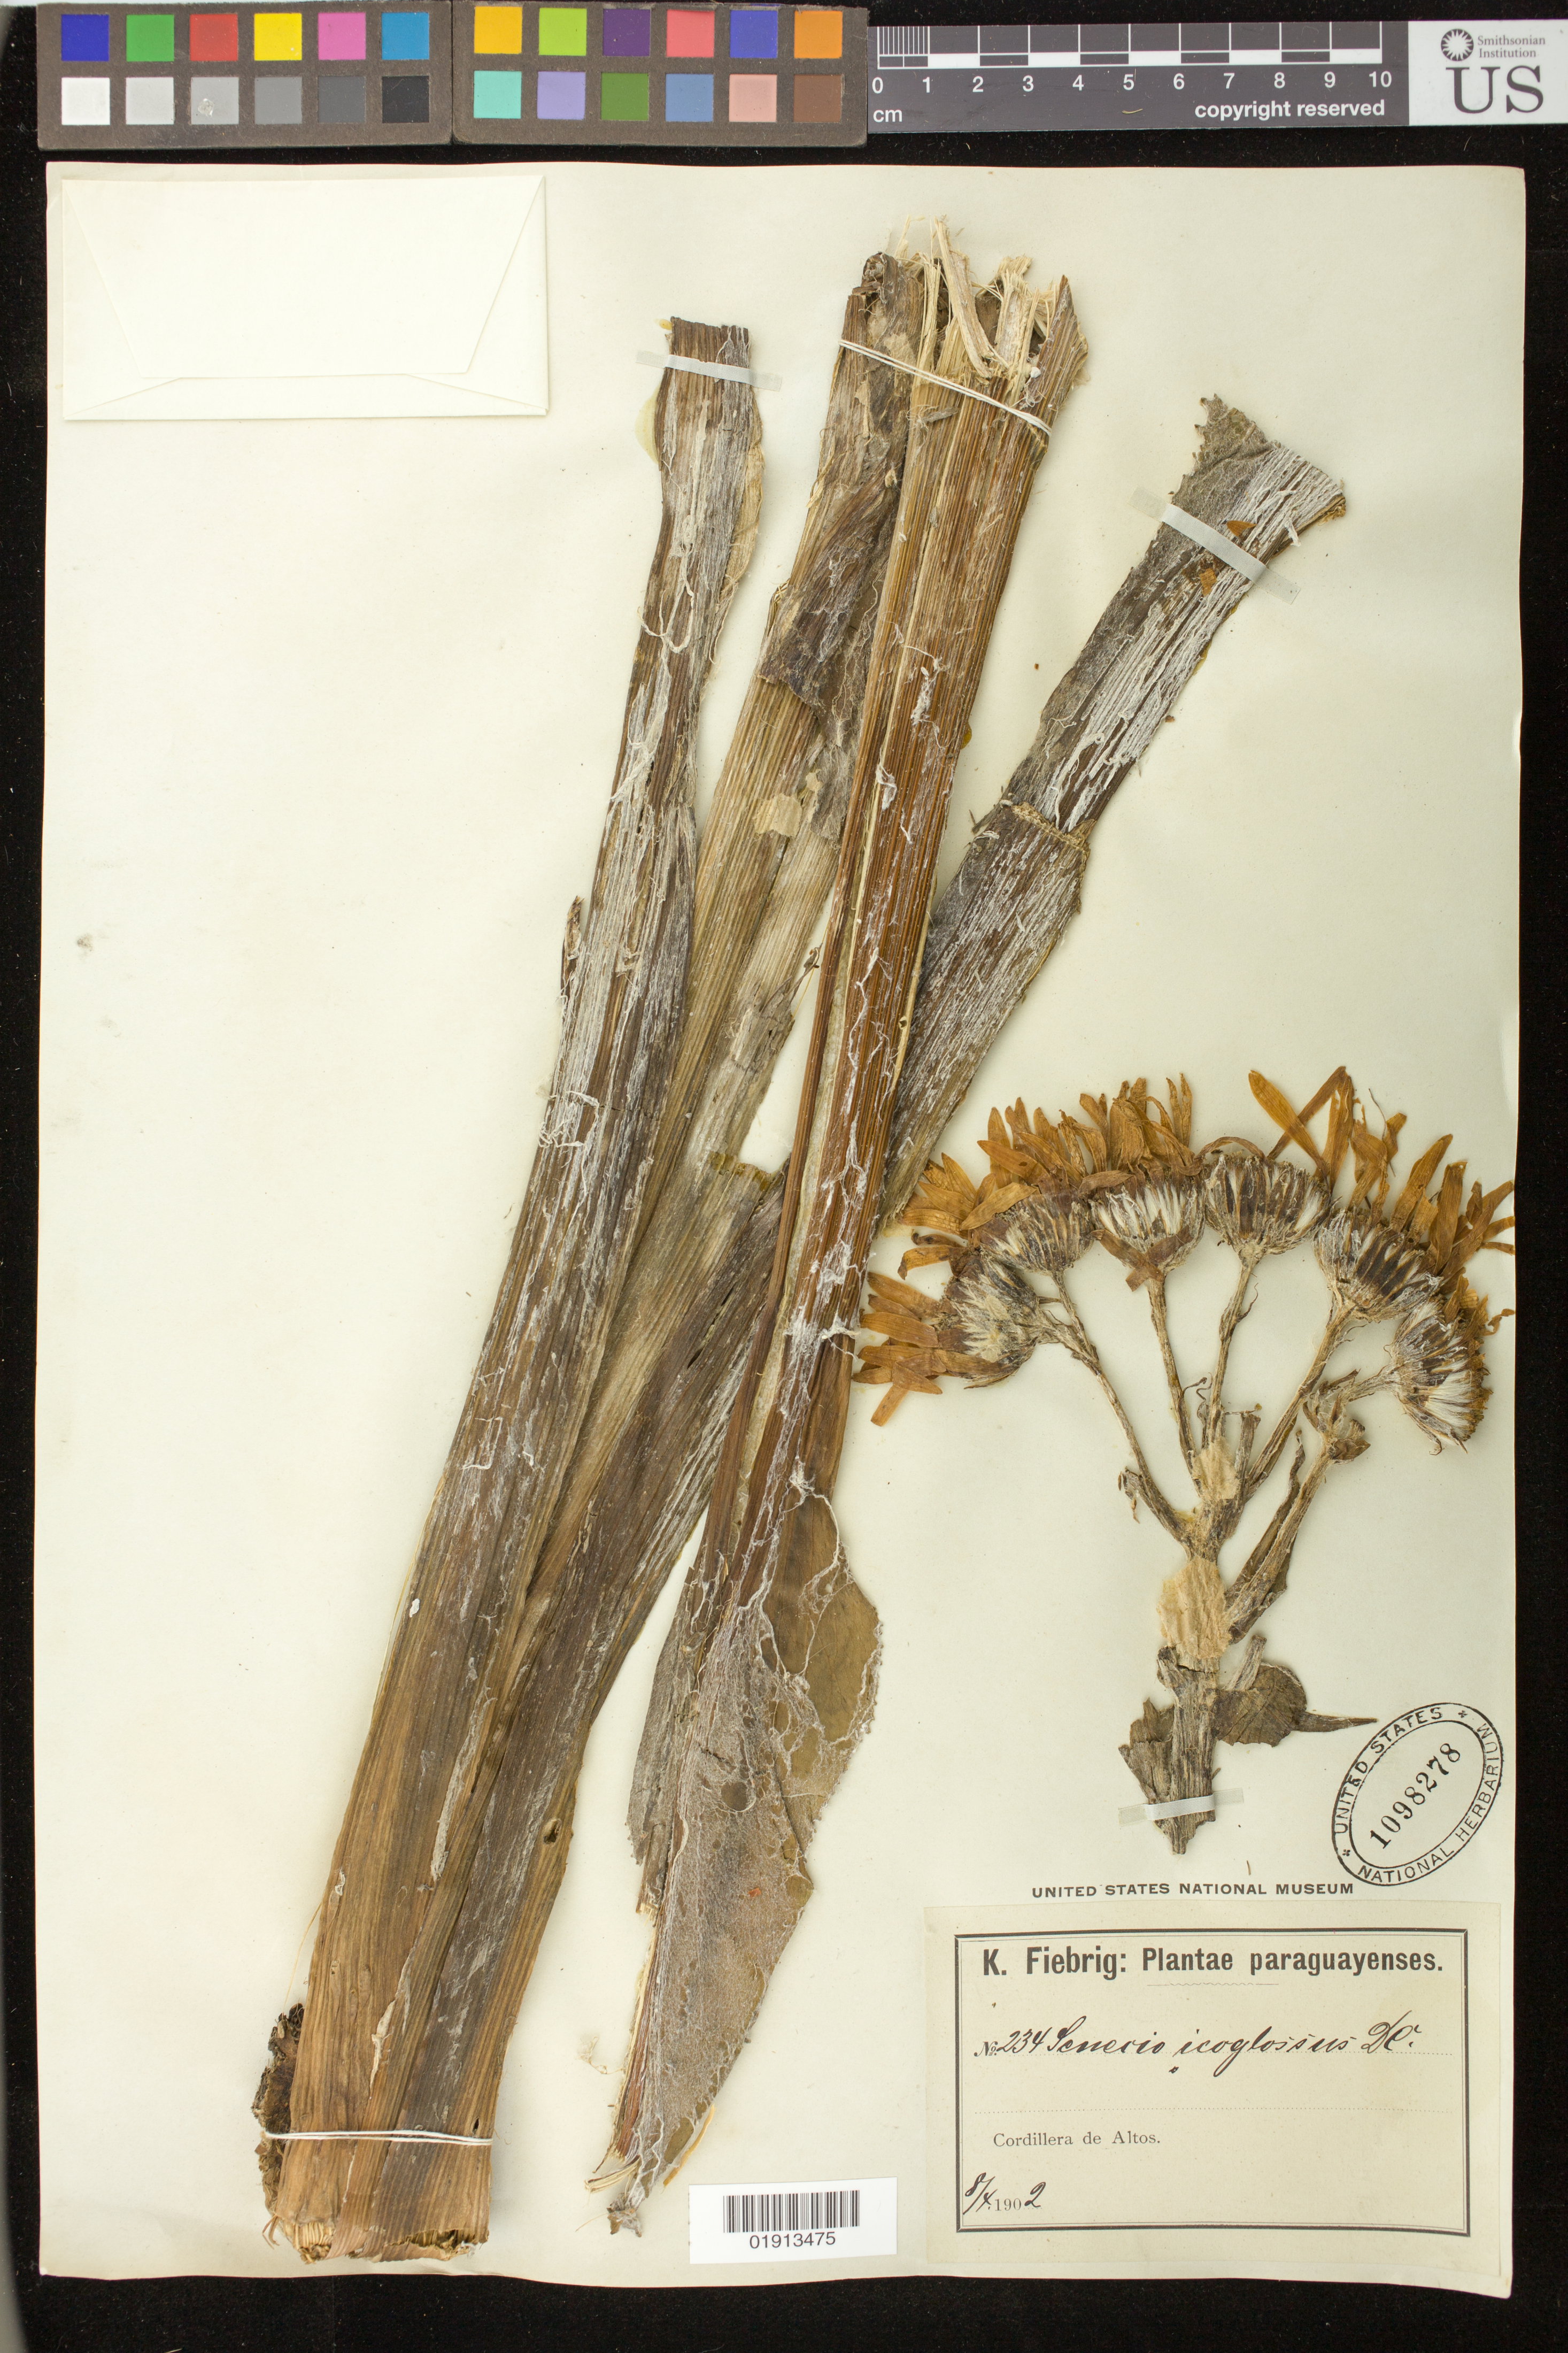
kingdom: Plantae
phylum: Tracheophyta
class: Magnoliopsida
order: Asterales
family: Asteraceae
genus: Senecio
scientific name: Senecio icoglossus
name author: DC.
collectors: K. Fiebrig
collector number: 234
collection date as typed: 8/4/1902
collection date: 1902-04-08/1902-08-04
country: Paraguay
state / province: Paraguarí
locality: Cordillera de Altos.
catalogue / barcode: US 1098278